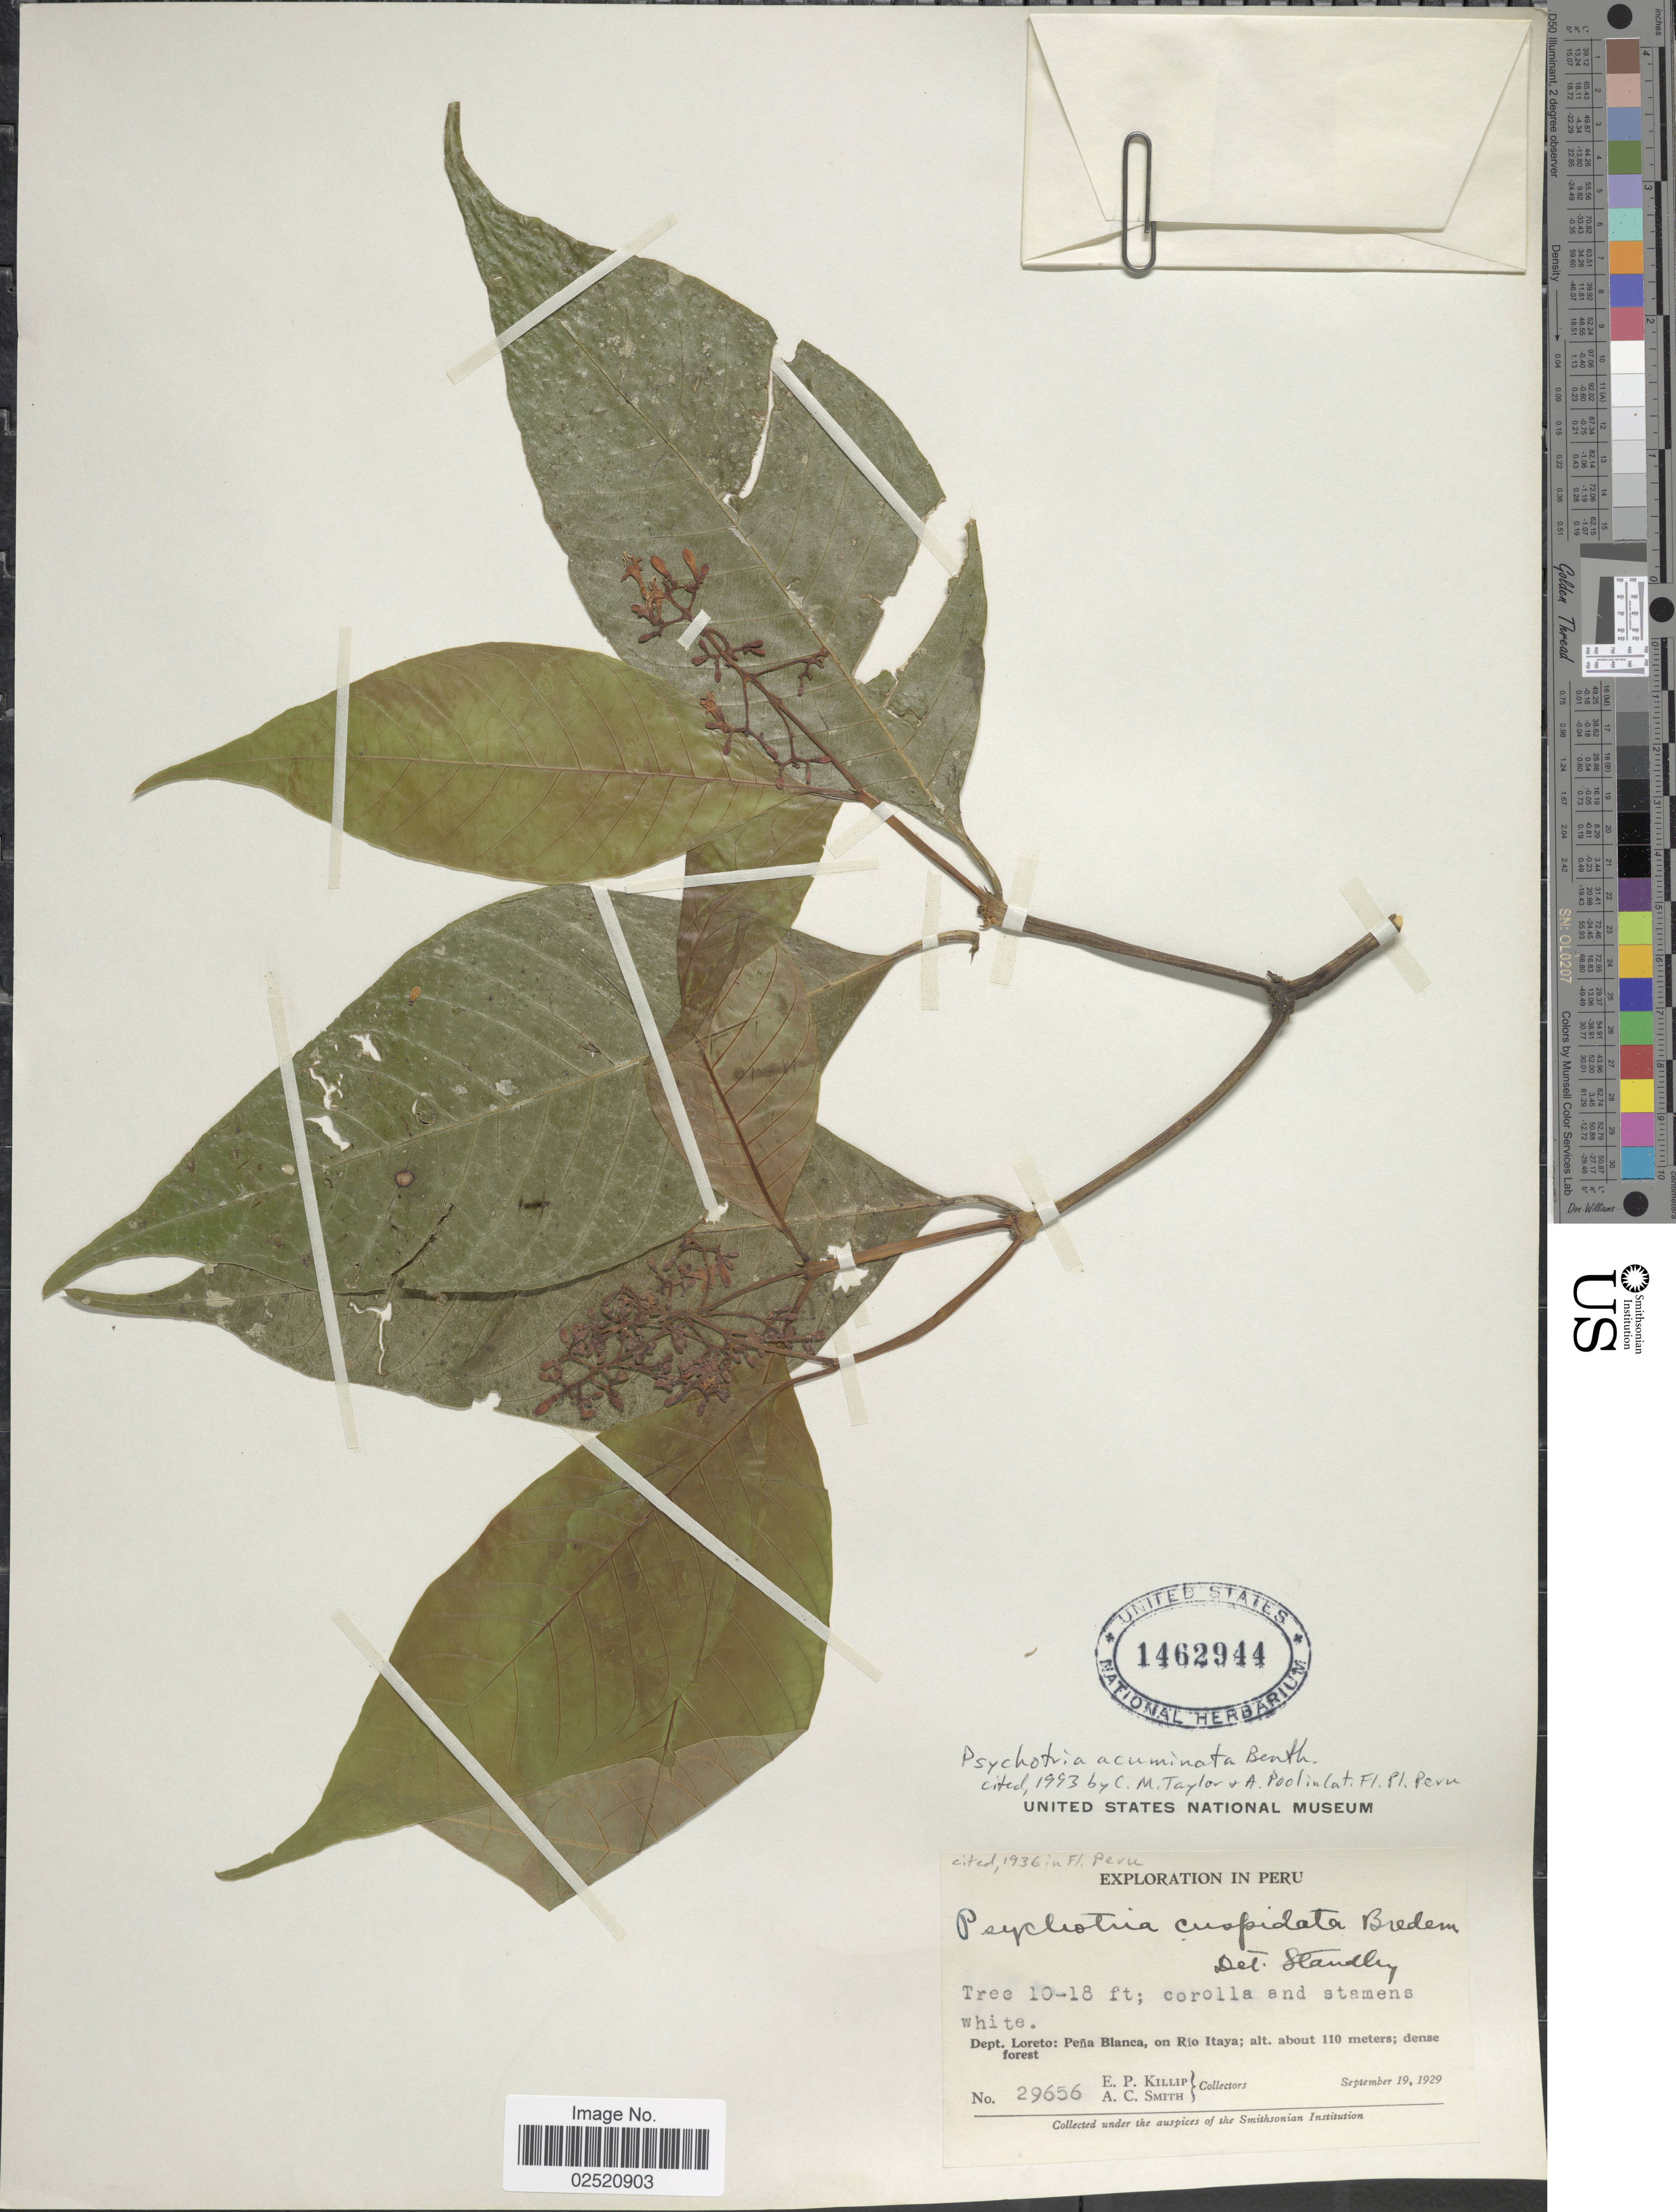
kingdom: Plantae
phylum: Tracheophyta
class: Magnoliopsida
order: Gentianales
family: Rubiaceae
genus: Psychotria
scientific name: Psychotria acuminata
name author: Benth.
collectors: E. P. Killip & A. C. Smith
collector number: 29656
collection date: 1929-09-19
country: Peru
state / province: Loreto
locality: Pena Blanca, on Rio Itaya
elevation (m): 110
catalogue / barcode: US 1462944